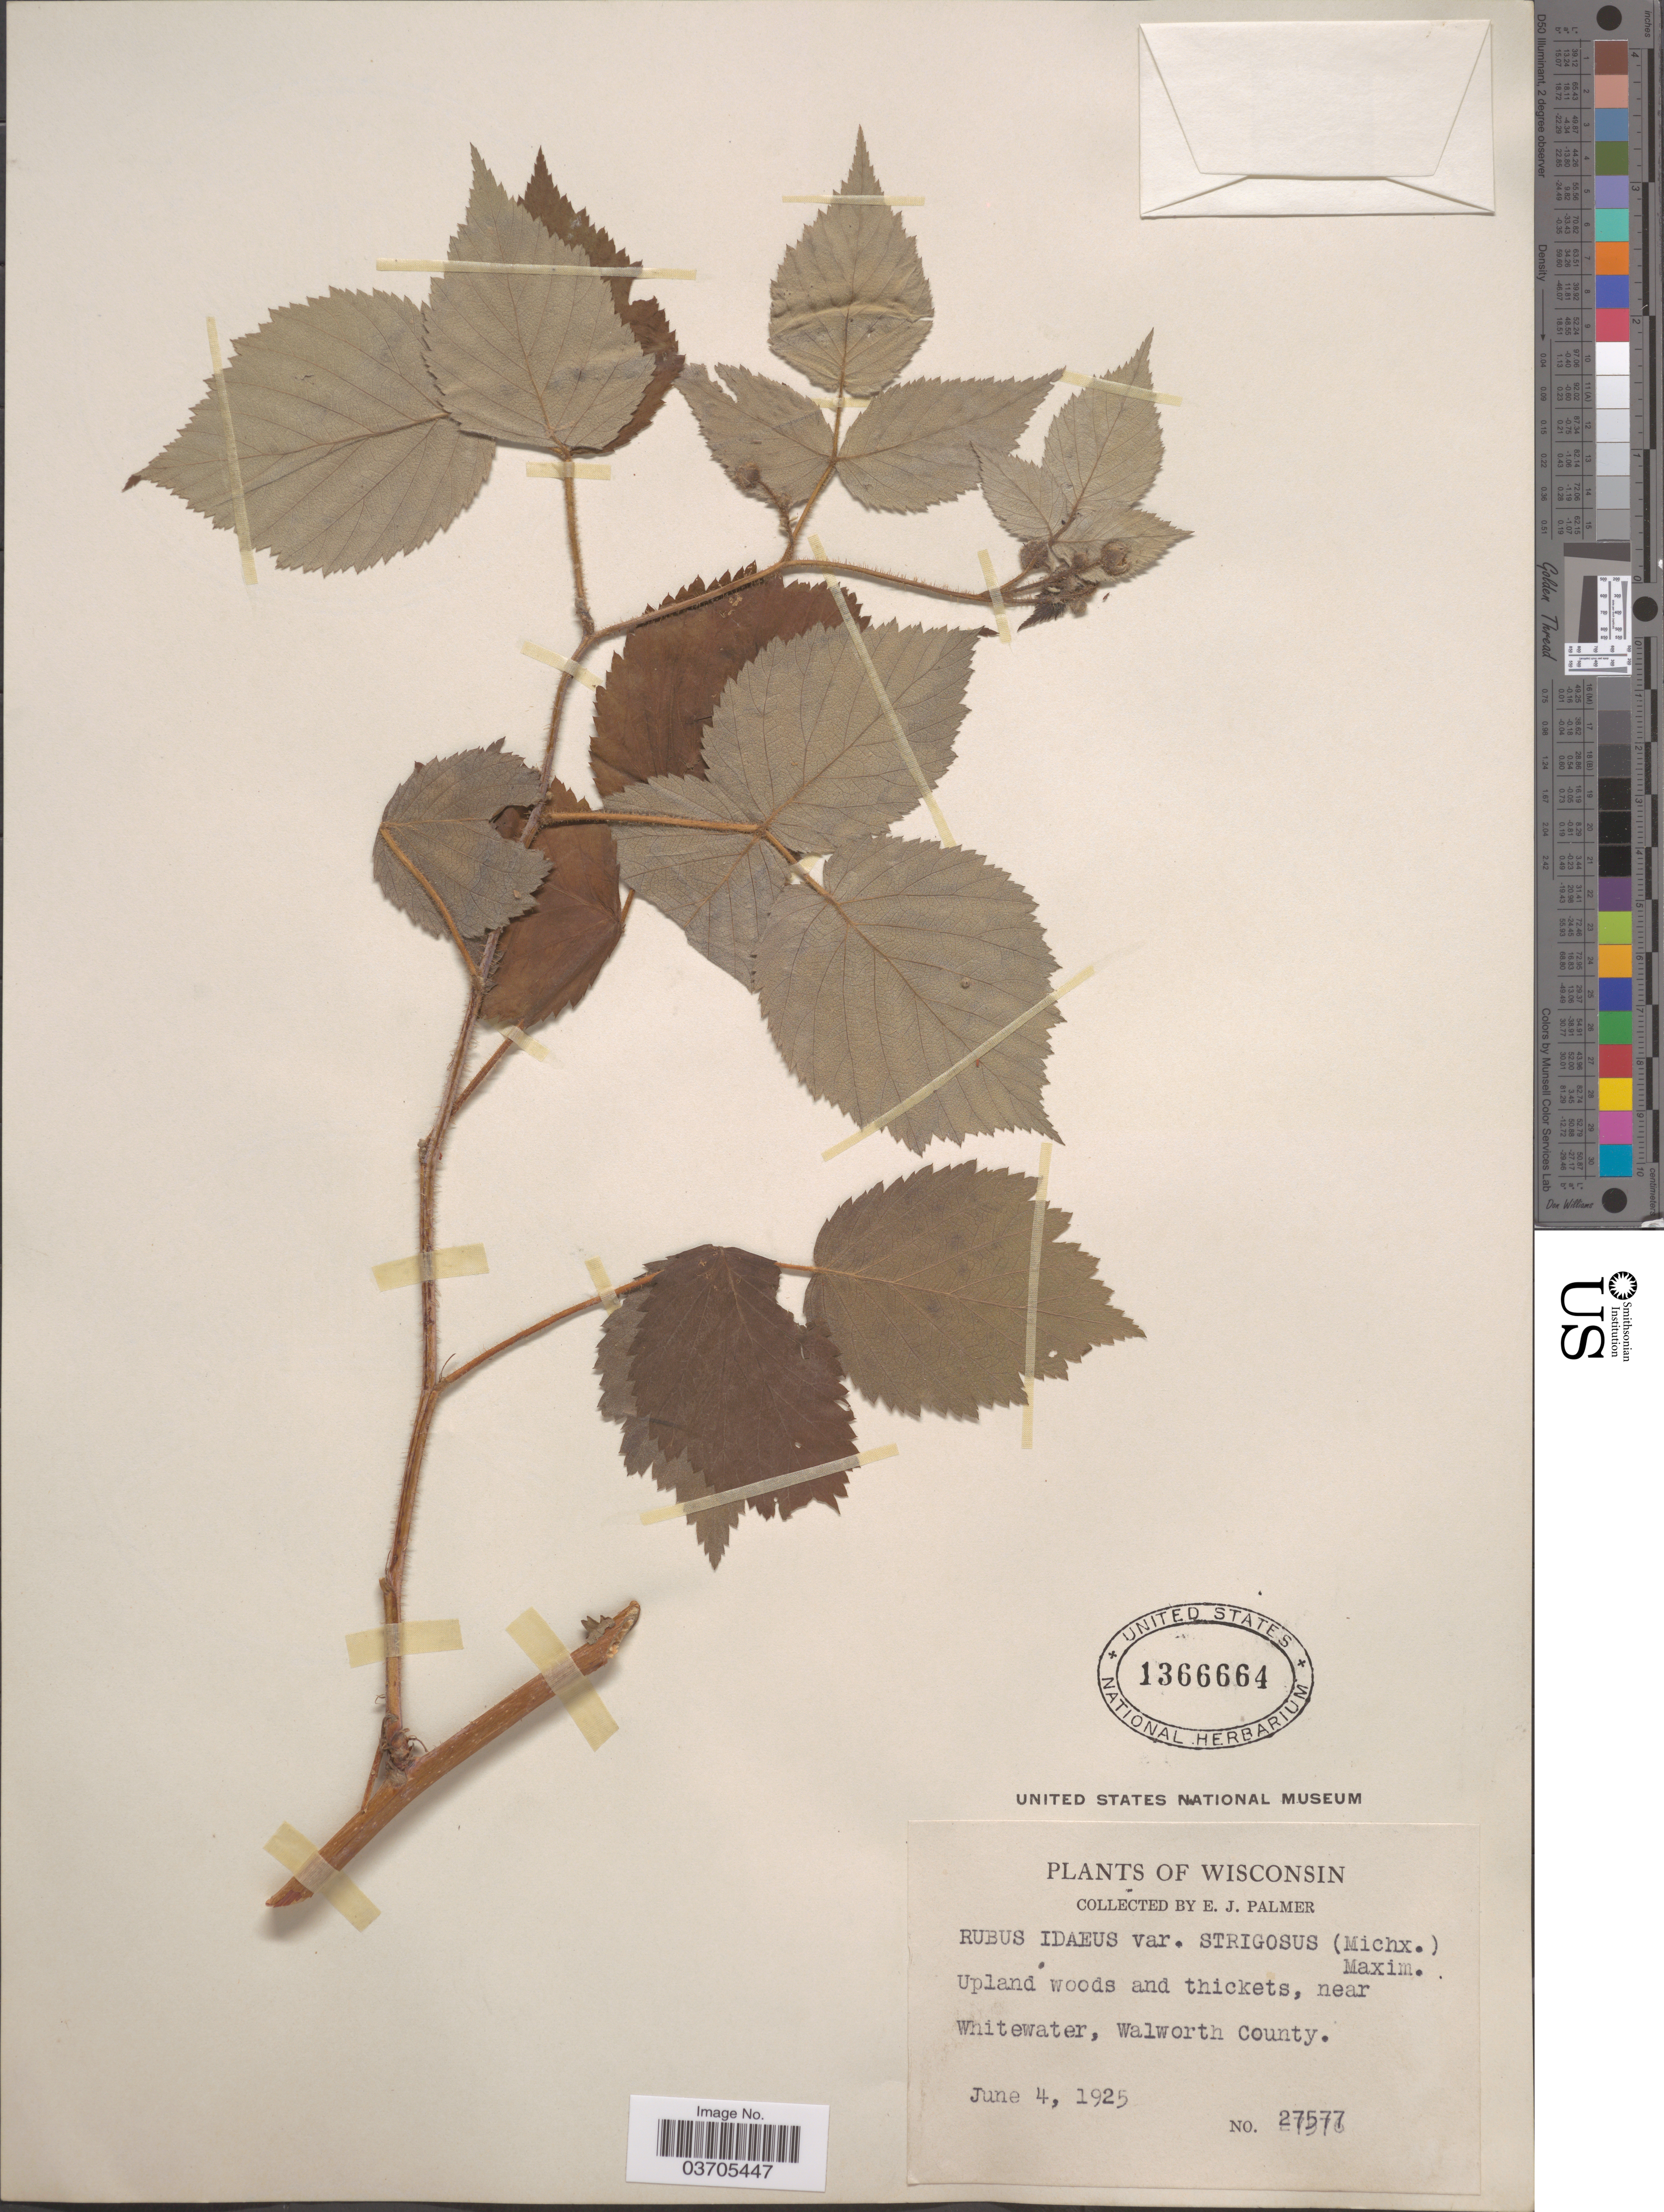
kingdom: Plantae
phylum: Tracheophyta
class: Magnoliopsida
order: Rosales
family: Rosaceae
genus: Rubus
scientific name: Rubus idaeus var. strigosus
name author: (Michx.) Maxim.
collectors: E. J. Palmer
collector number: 27577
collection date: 1925-06-04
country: United States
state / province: Wisconsin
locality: Near Whitewater, Walworth County.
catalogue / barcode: US 1366664